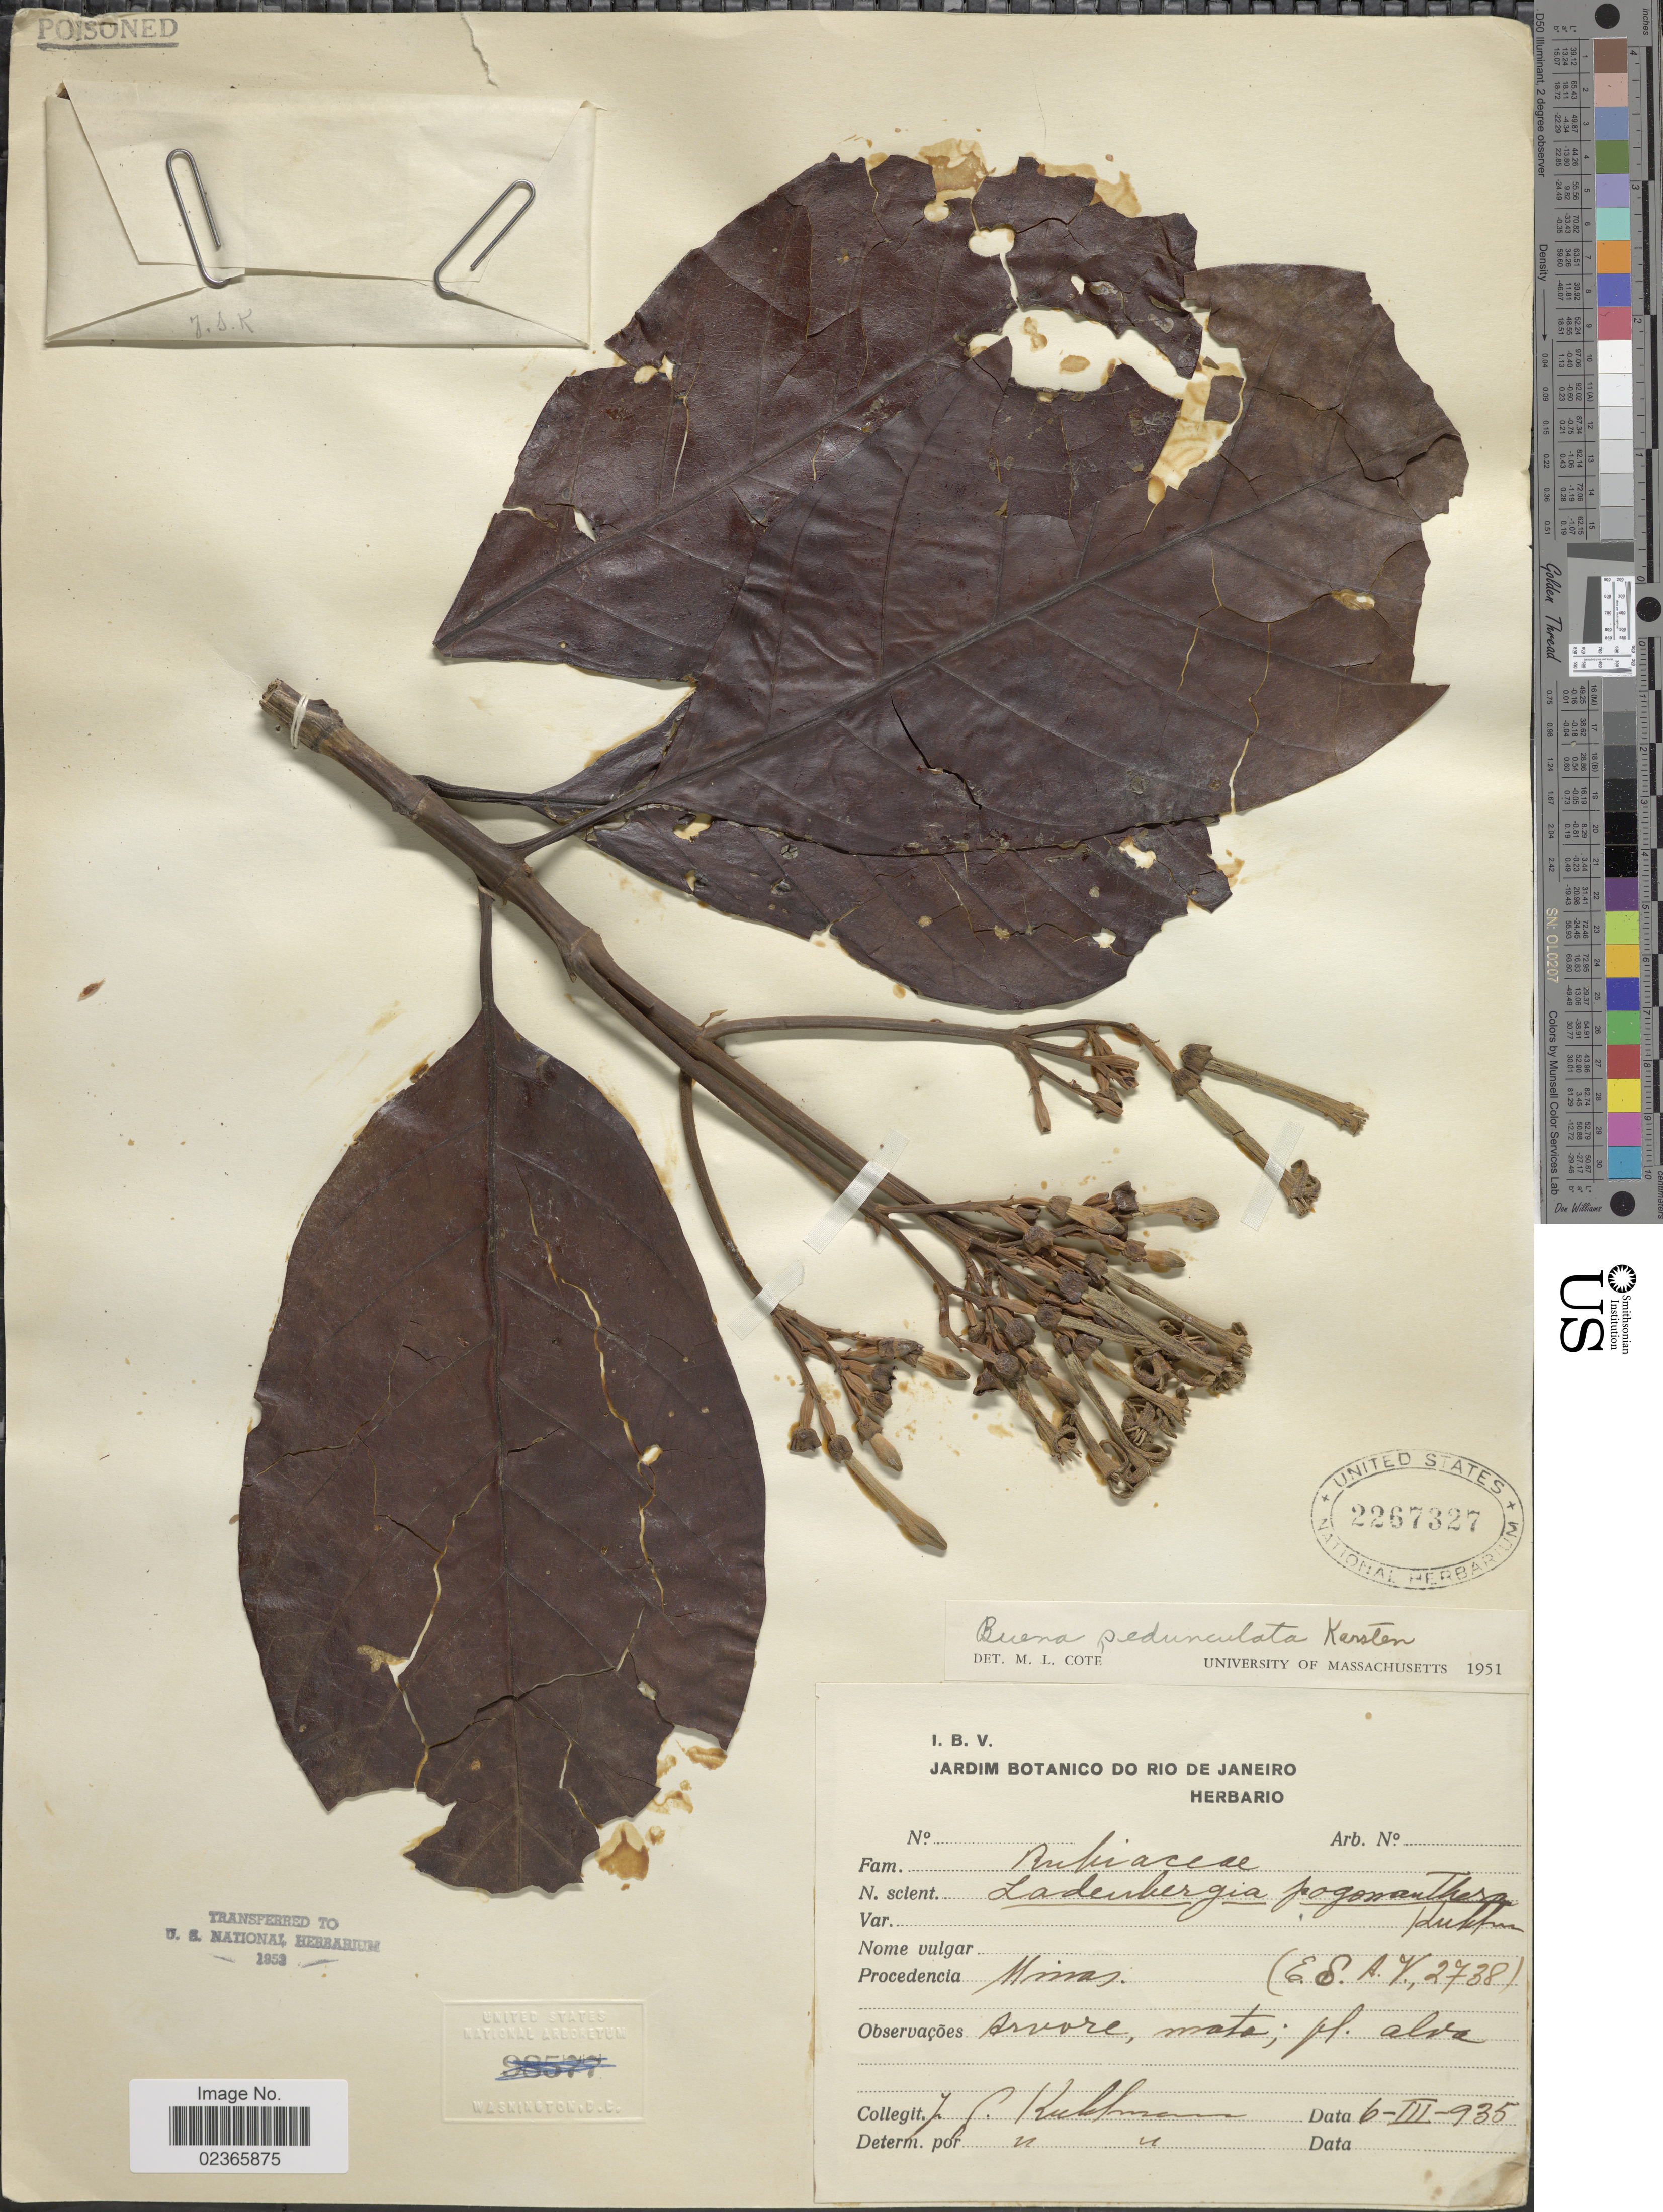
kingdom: Plantae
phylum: Tracheophyta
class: Magnoliopsida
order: Gentianales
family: Rubiaceae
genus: Remijia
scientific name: Remijia pedunculata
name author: (H. Karst.) Fluck.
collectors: J. G. Kuhlmann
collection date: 1935-03-06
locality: Procedencia Minas [interpreted]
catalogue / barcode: US 2267327